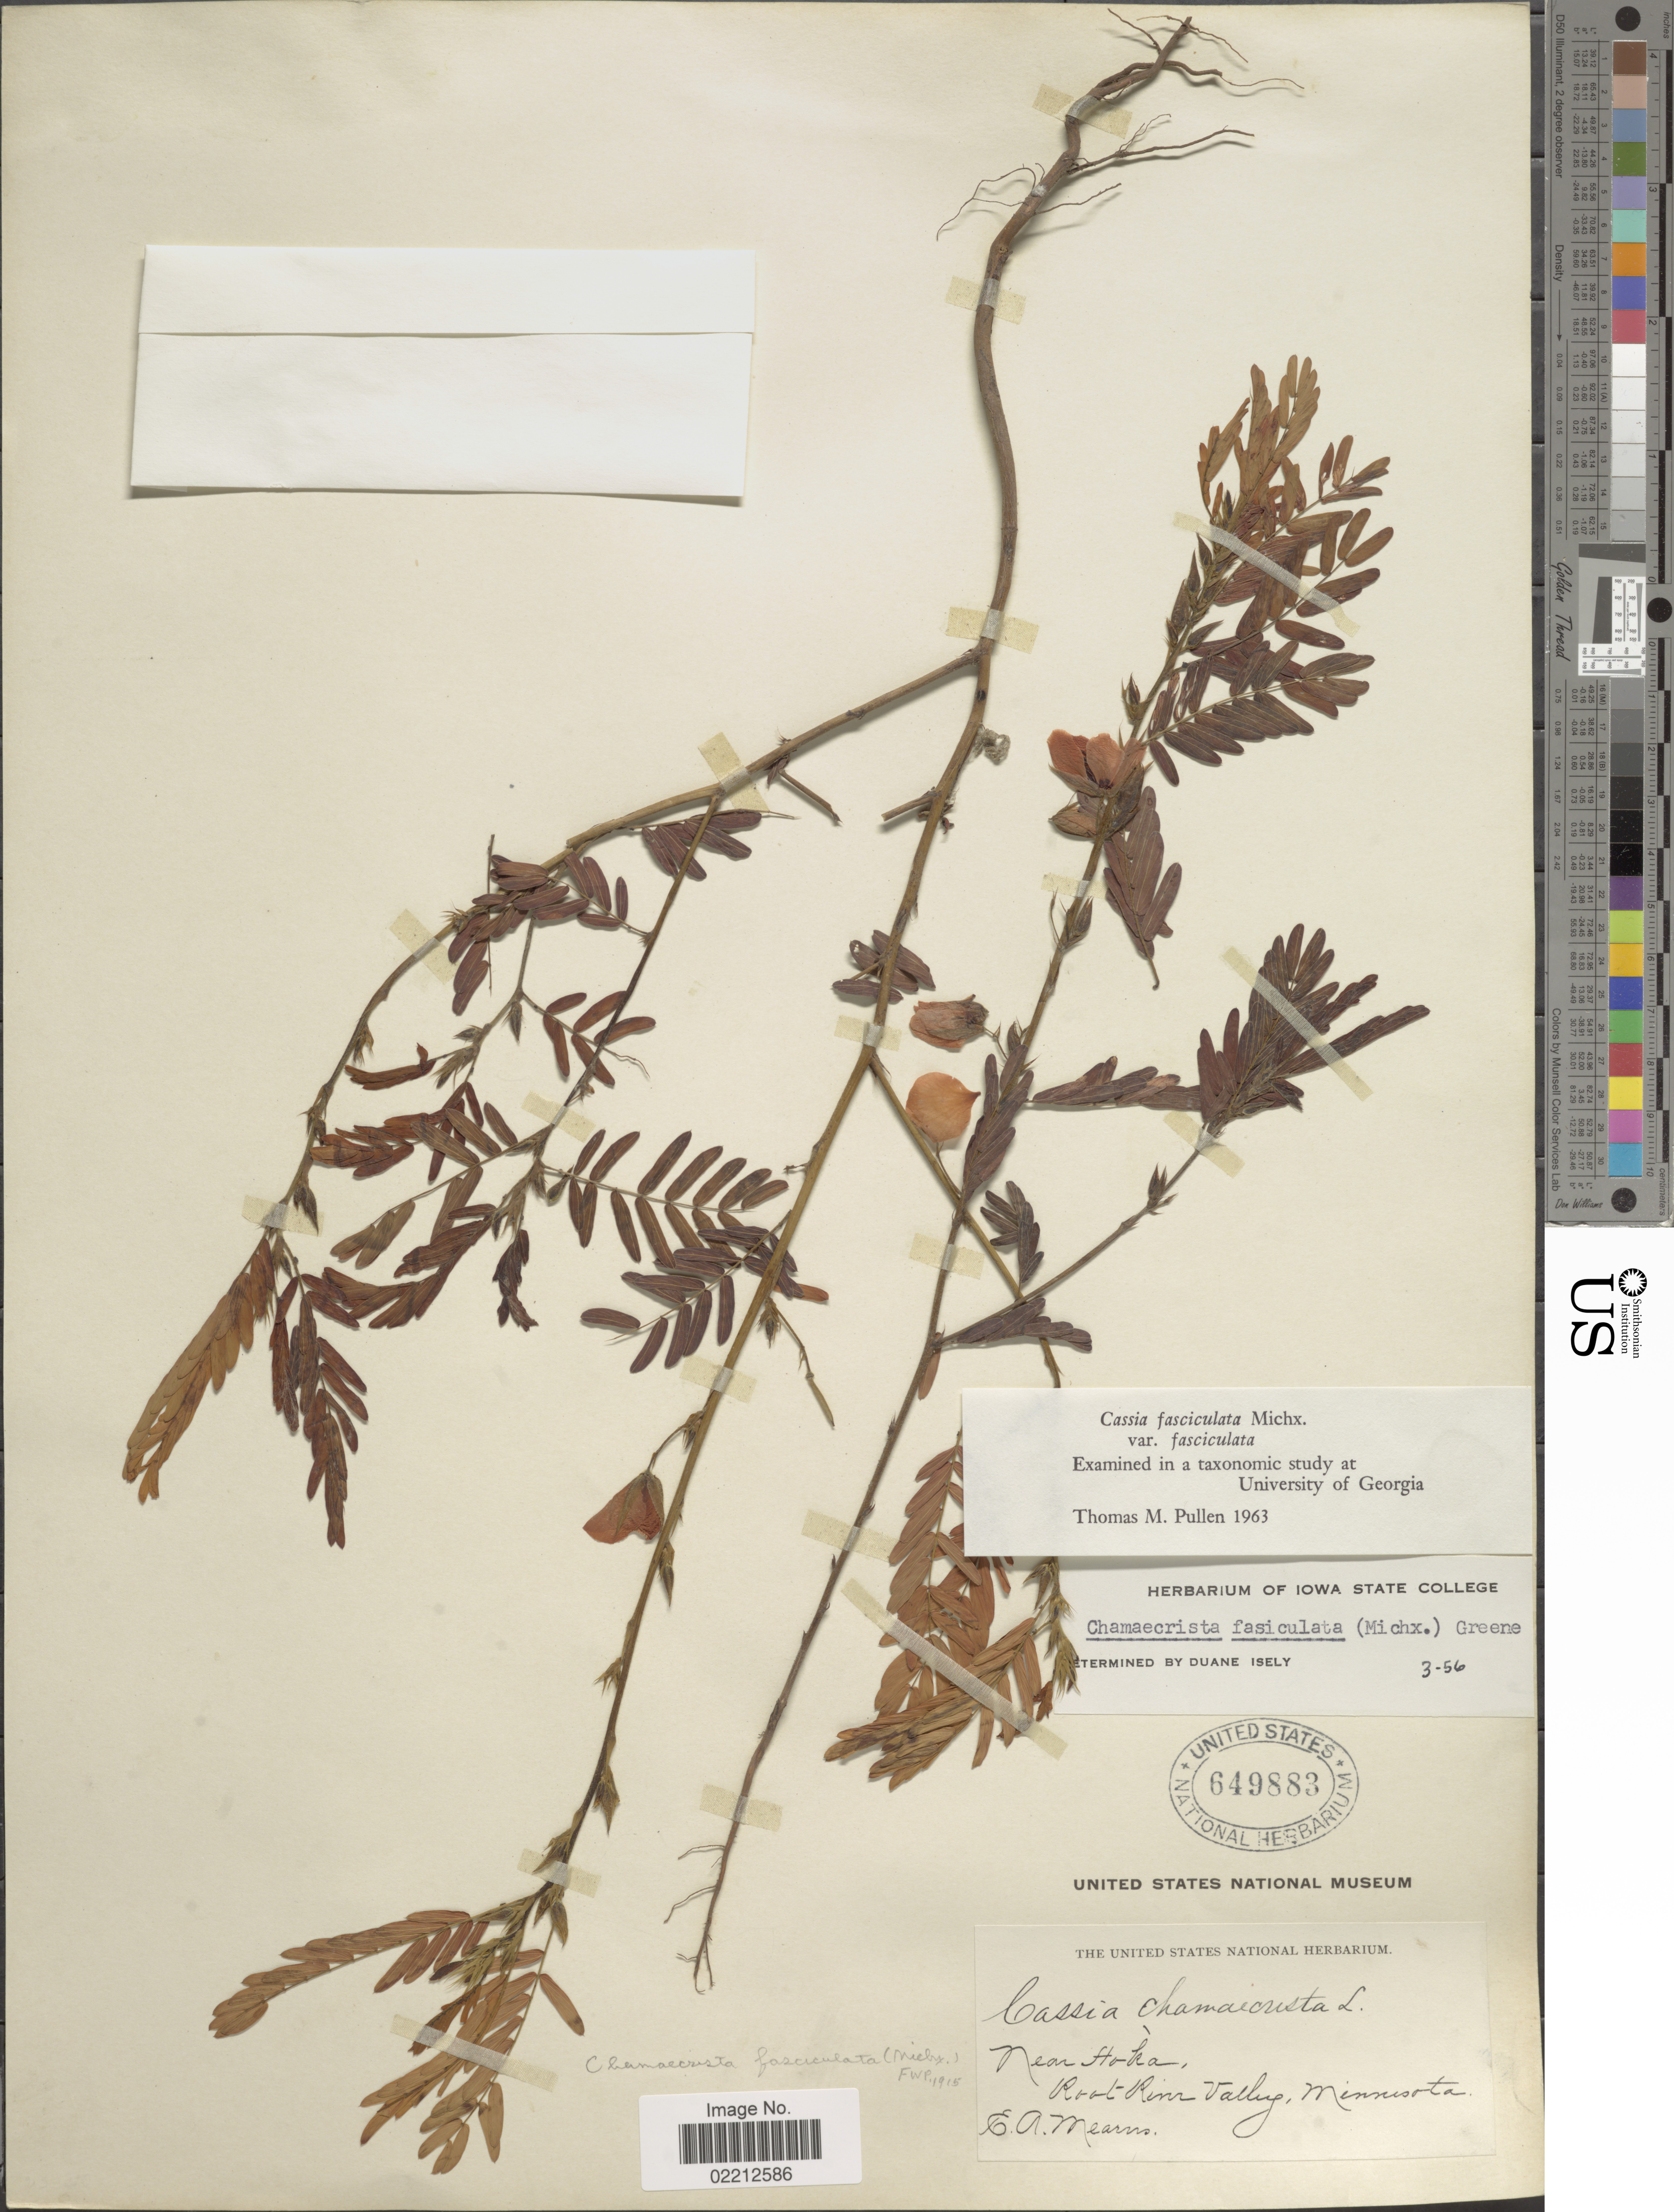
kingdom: Plantae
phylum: Tracheophyta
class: Magnoliopsida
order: Fabales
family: Fabaceae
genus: Chamaecrista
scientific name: Chamaecrista fasciculata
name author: (Michx.) Greene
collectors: E. A. Mearns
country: United States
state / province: Minnesota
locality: Near Hoka, Roat River Valley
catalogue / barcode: US 649883